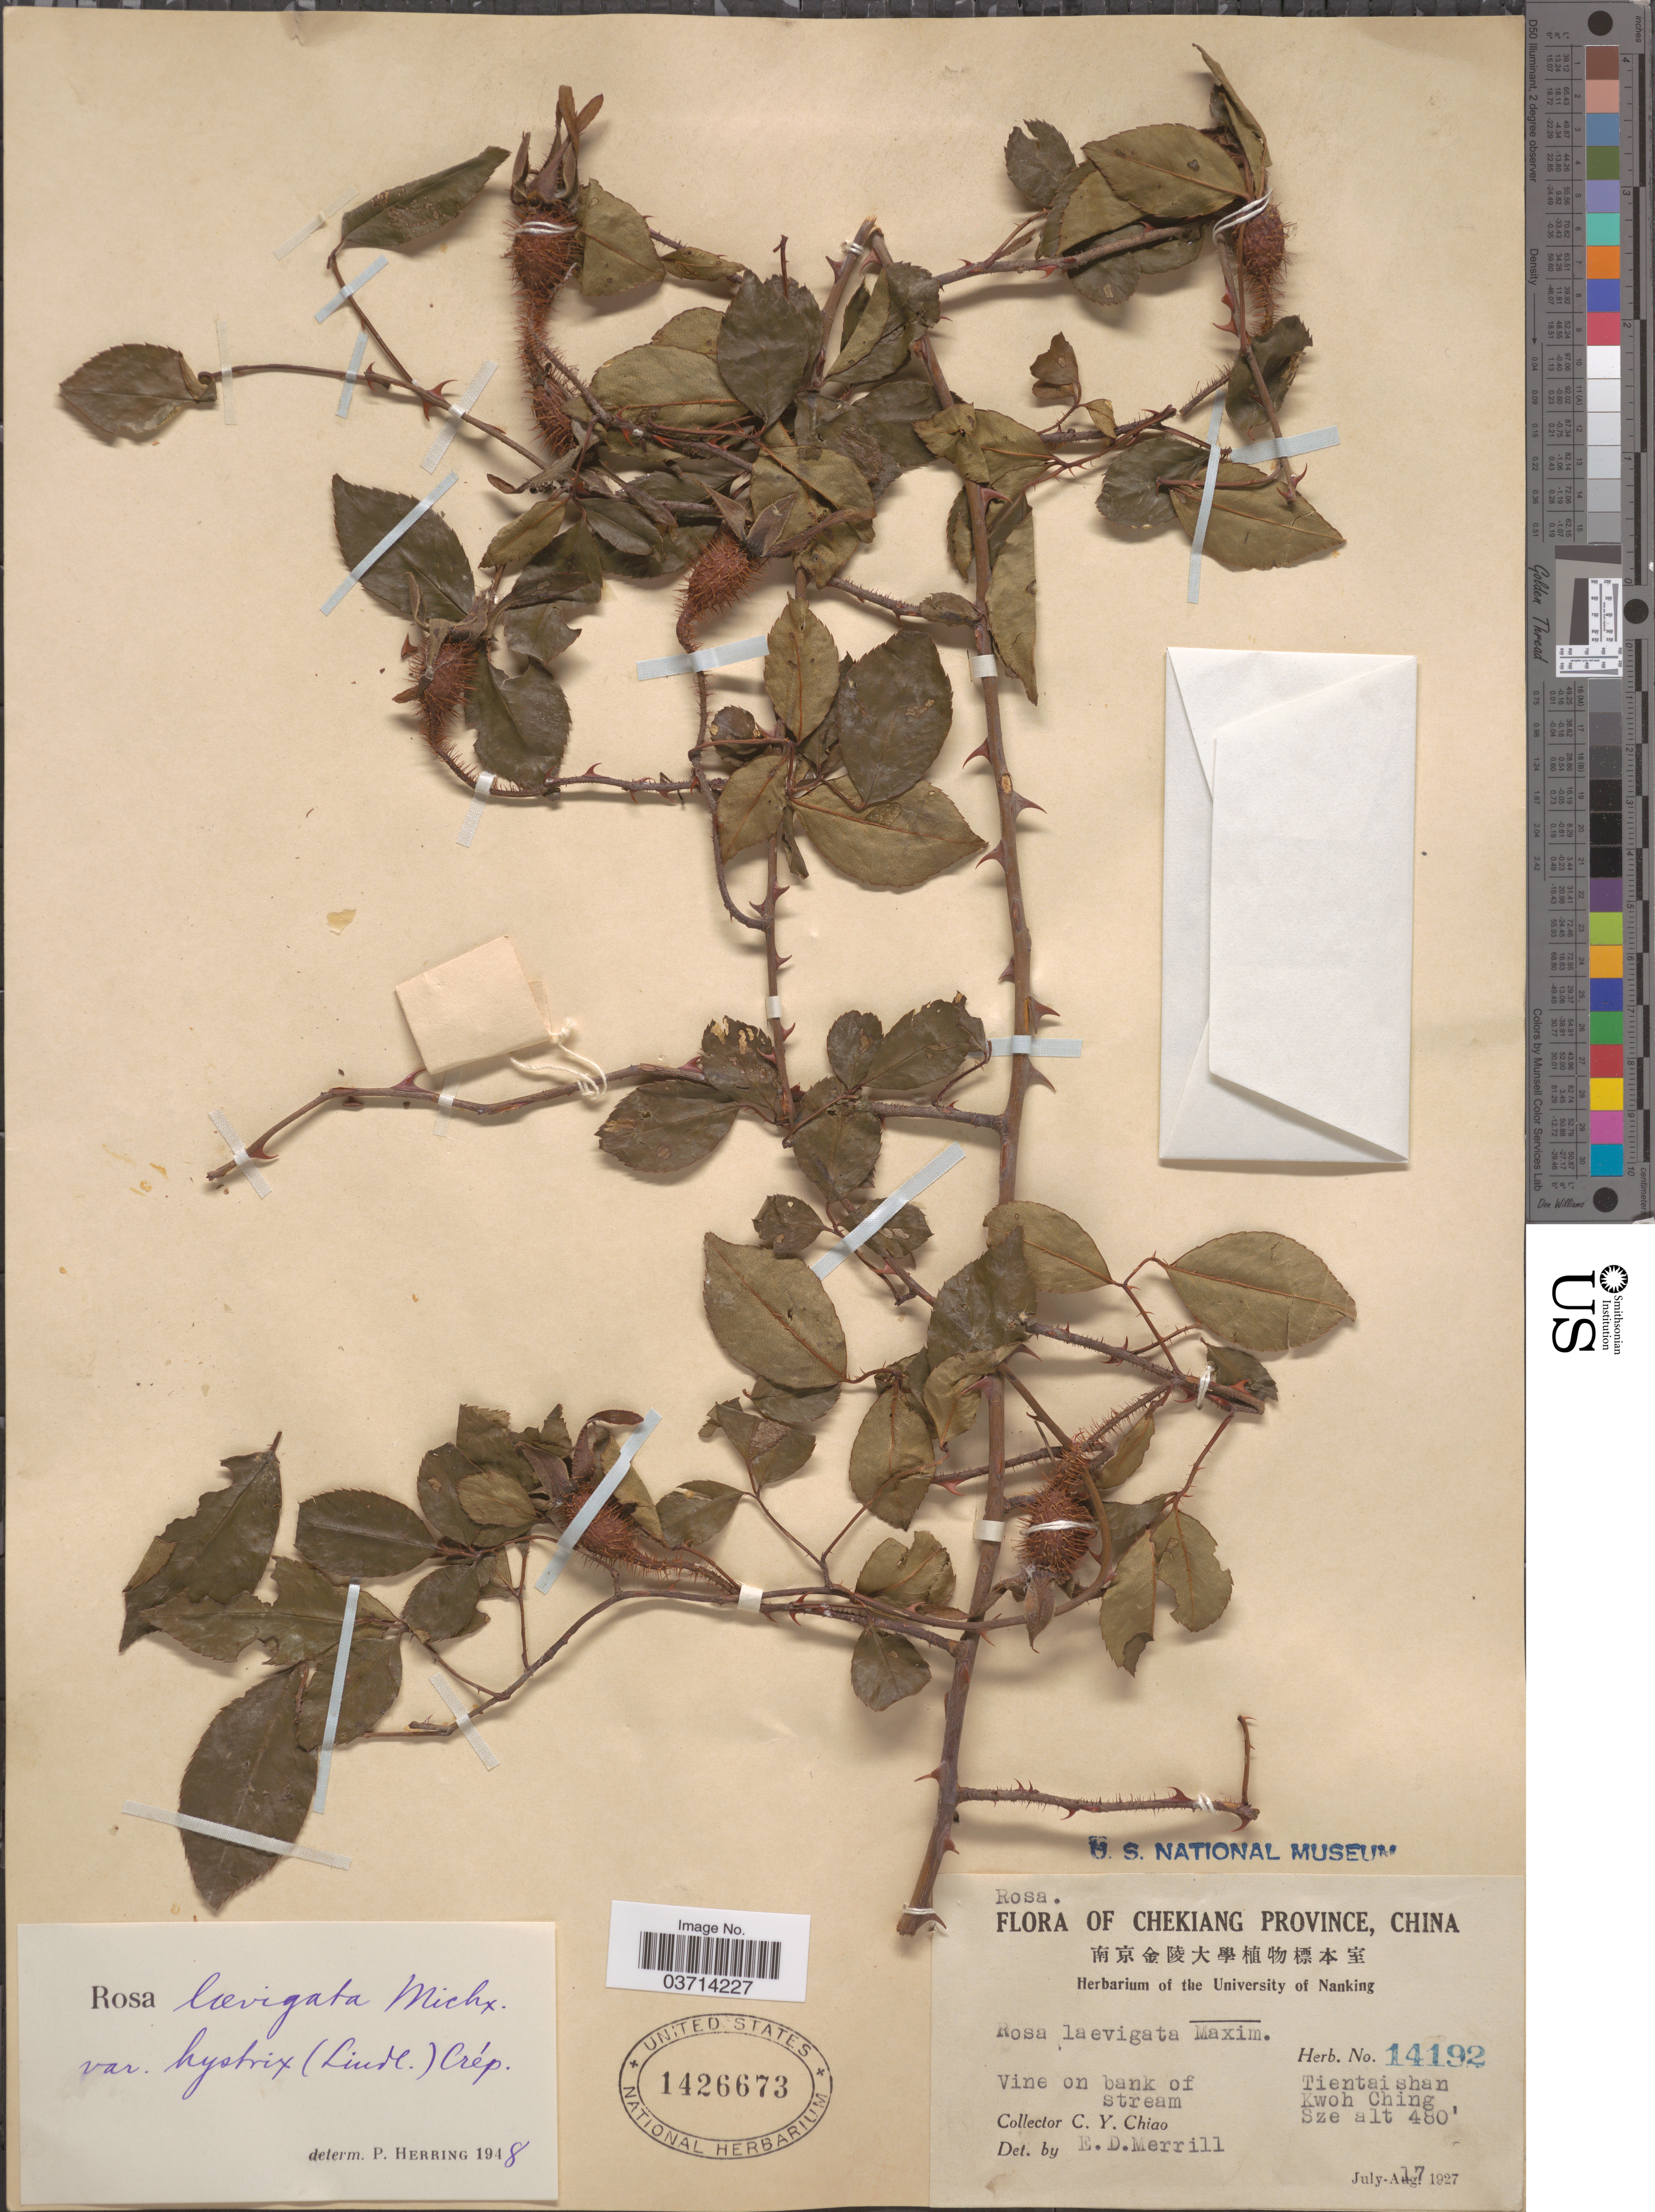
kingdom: Plantae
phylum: Tracheophyta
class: Magnoliopsida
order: Rosales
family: Rosaceae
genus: Rosa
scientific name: Rosa laevigata var. hystrix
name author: (Lindl.) Crép.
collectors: C. Y. Chiao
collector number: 14192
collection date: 1927-07-17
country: China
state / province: Zhejiang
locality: Chekiang Province. Tientaishan Kwoh Ching Sze.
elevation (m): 146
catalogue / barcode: US 1426673